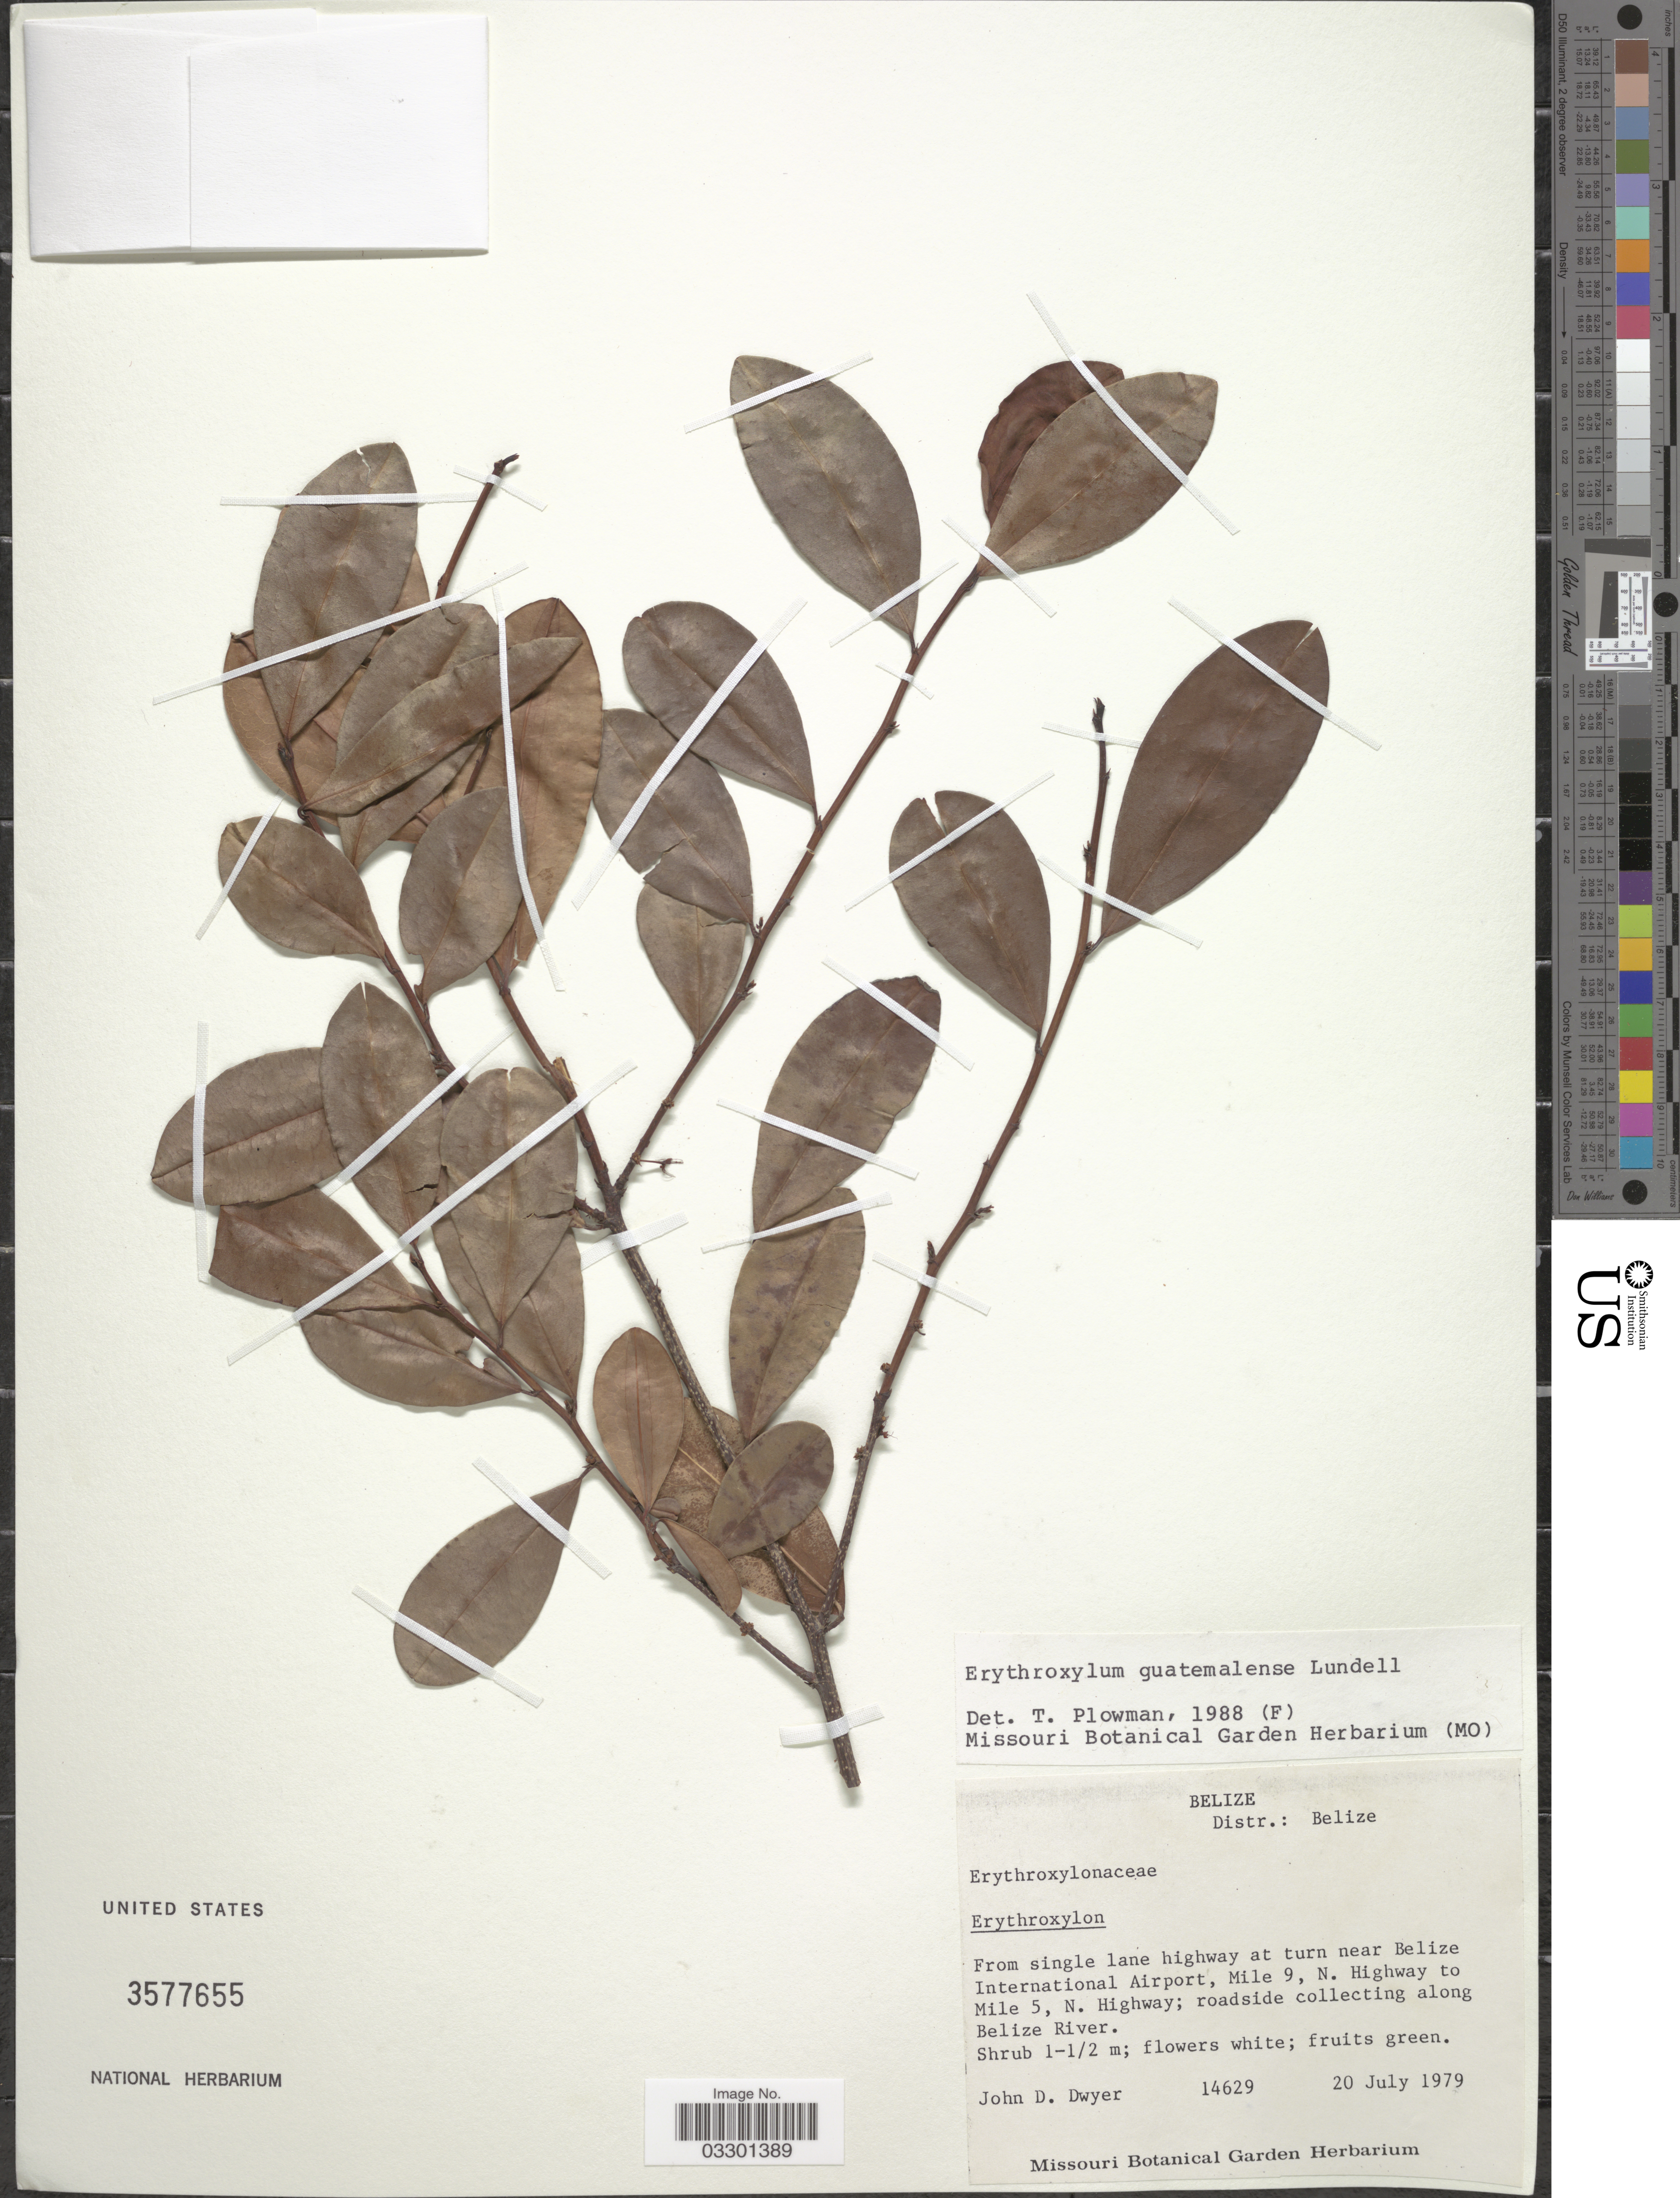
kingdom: Plantae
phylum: Tracheophyta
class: Magnoliopsida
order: Malpighiales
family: Erythroxylaceae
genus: Erythroxylum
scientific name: Erythroxylum guatemalense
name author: Lundell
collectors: J. D. Dwyer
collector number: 14629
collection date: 1979-07-20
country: Belize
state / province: Belize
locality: Distr.: Belize. From single land highway at turn near Belize International Airport, Mile 9, N. Highway to Mile 5, N. Highway; roadside collecting along Belize River.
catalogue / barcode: US 3577655